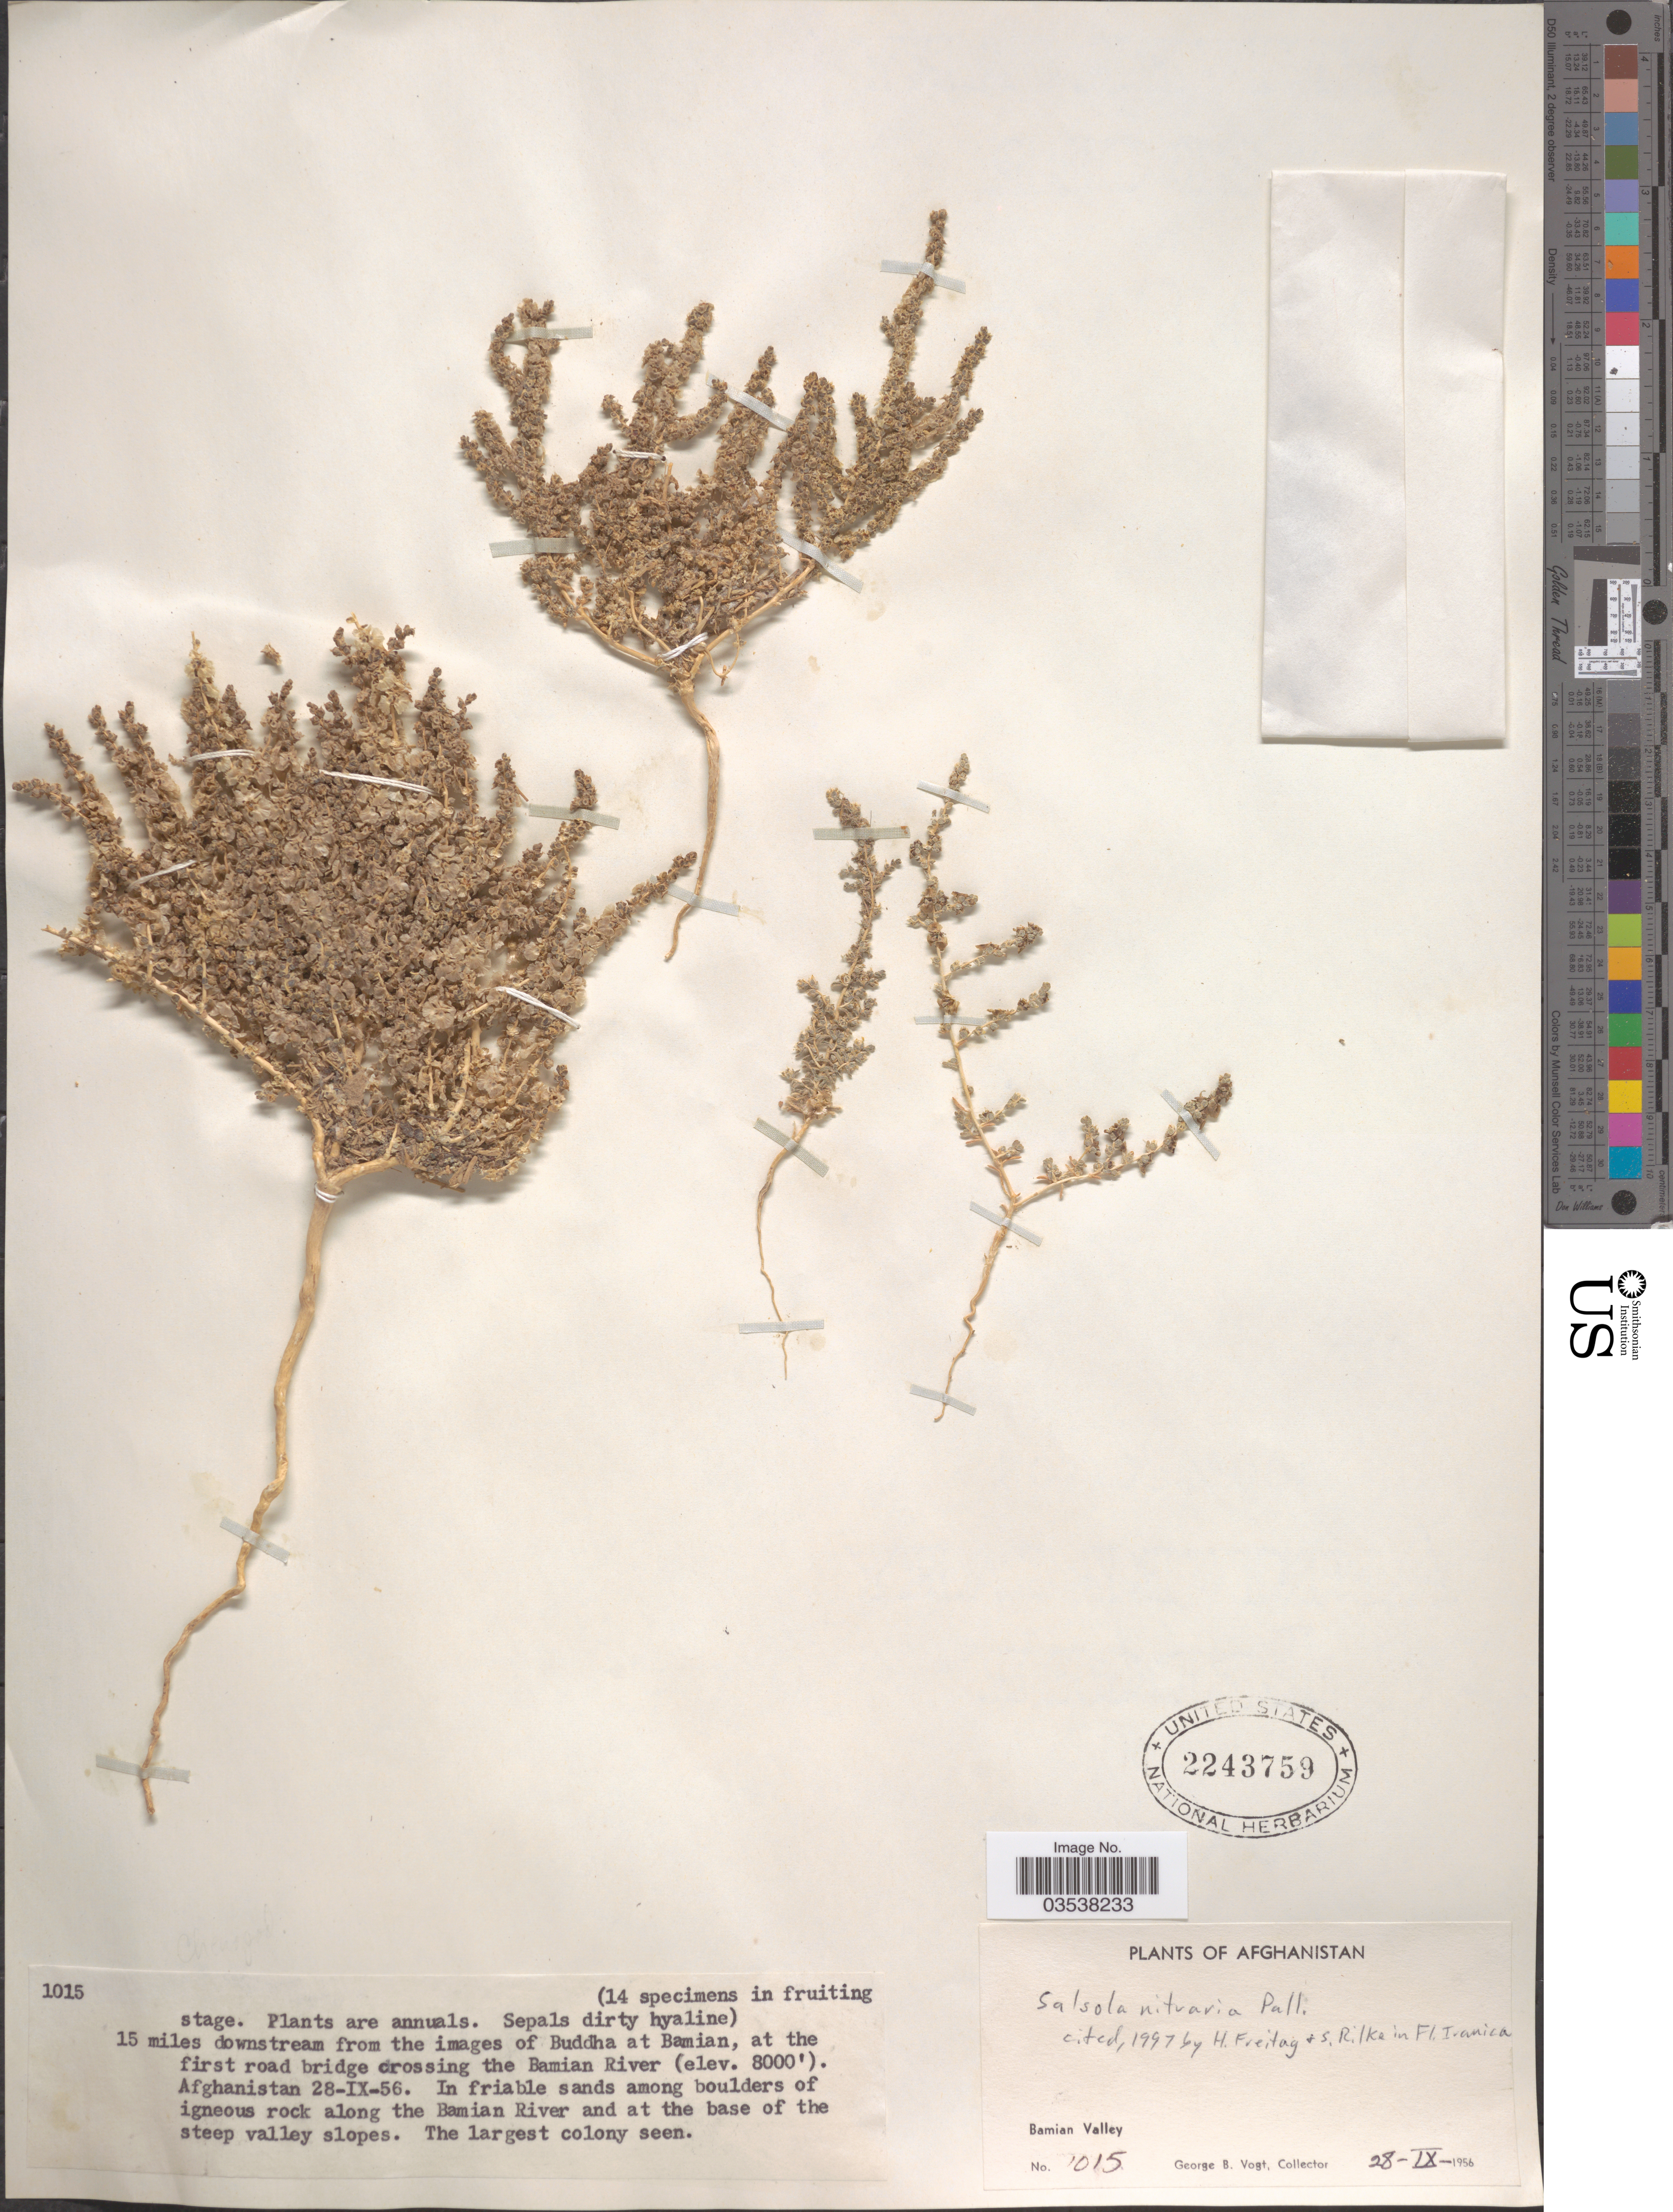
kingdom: Plantae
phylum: Tracheophyta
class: Magnoliopsida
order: Caryophyllales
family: Amaranthaceae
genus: Caroxylon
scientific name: Caroxylon nitrarium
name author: (Pall.) Akhani & Roalson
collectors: G. B. Vogt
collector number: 1015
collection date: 1956-09-28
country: Afghanistan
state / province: Bamian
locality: Bamian Valley. 15 miles downstream from the images of Buddha at Bamian, at the first road bridge crossing the Bamian River. Along the Bamian River.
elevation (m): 2438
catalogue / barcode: US 2243759